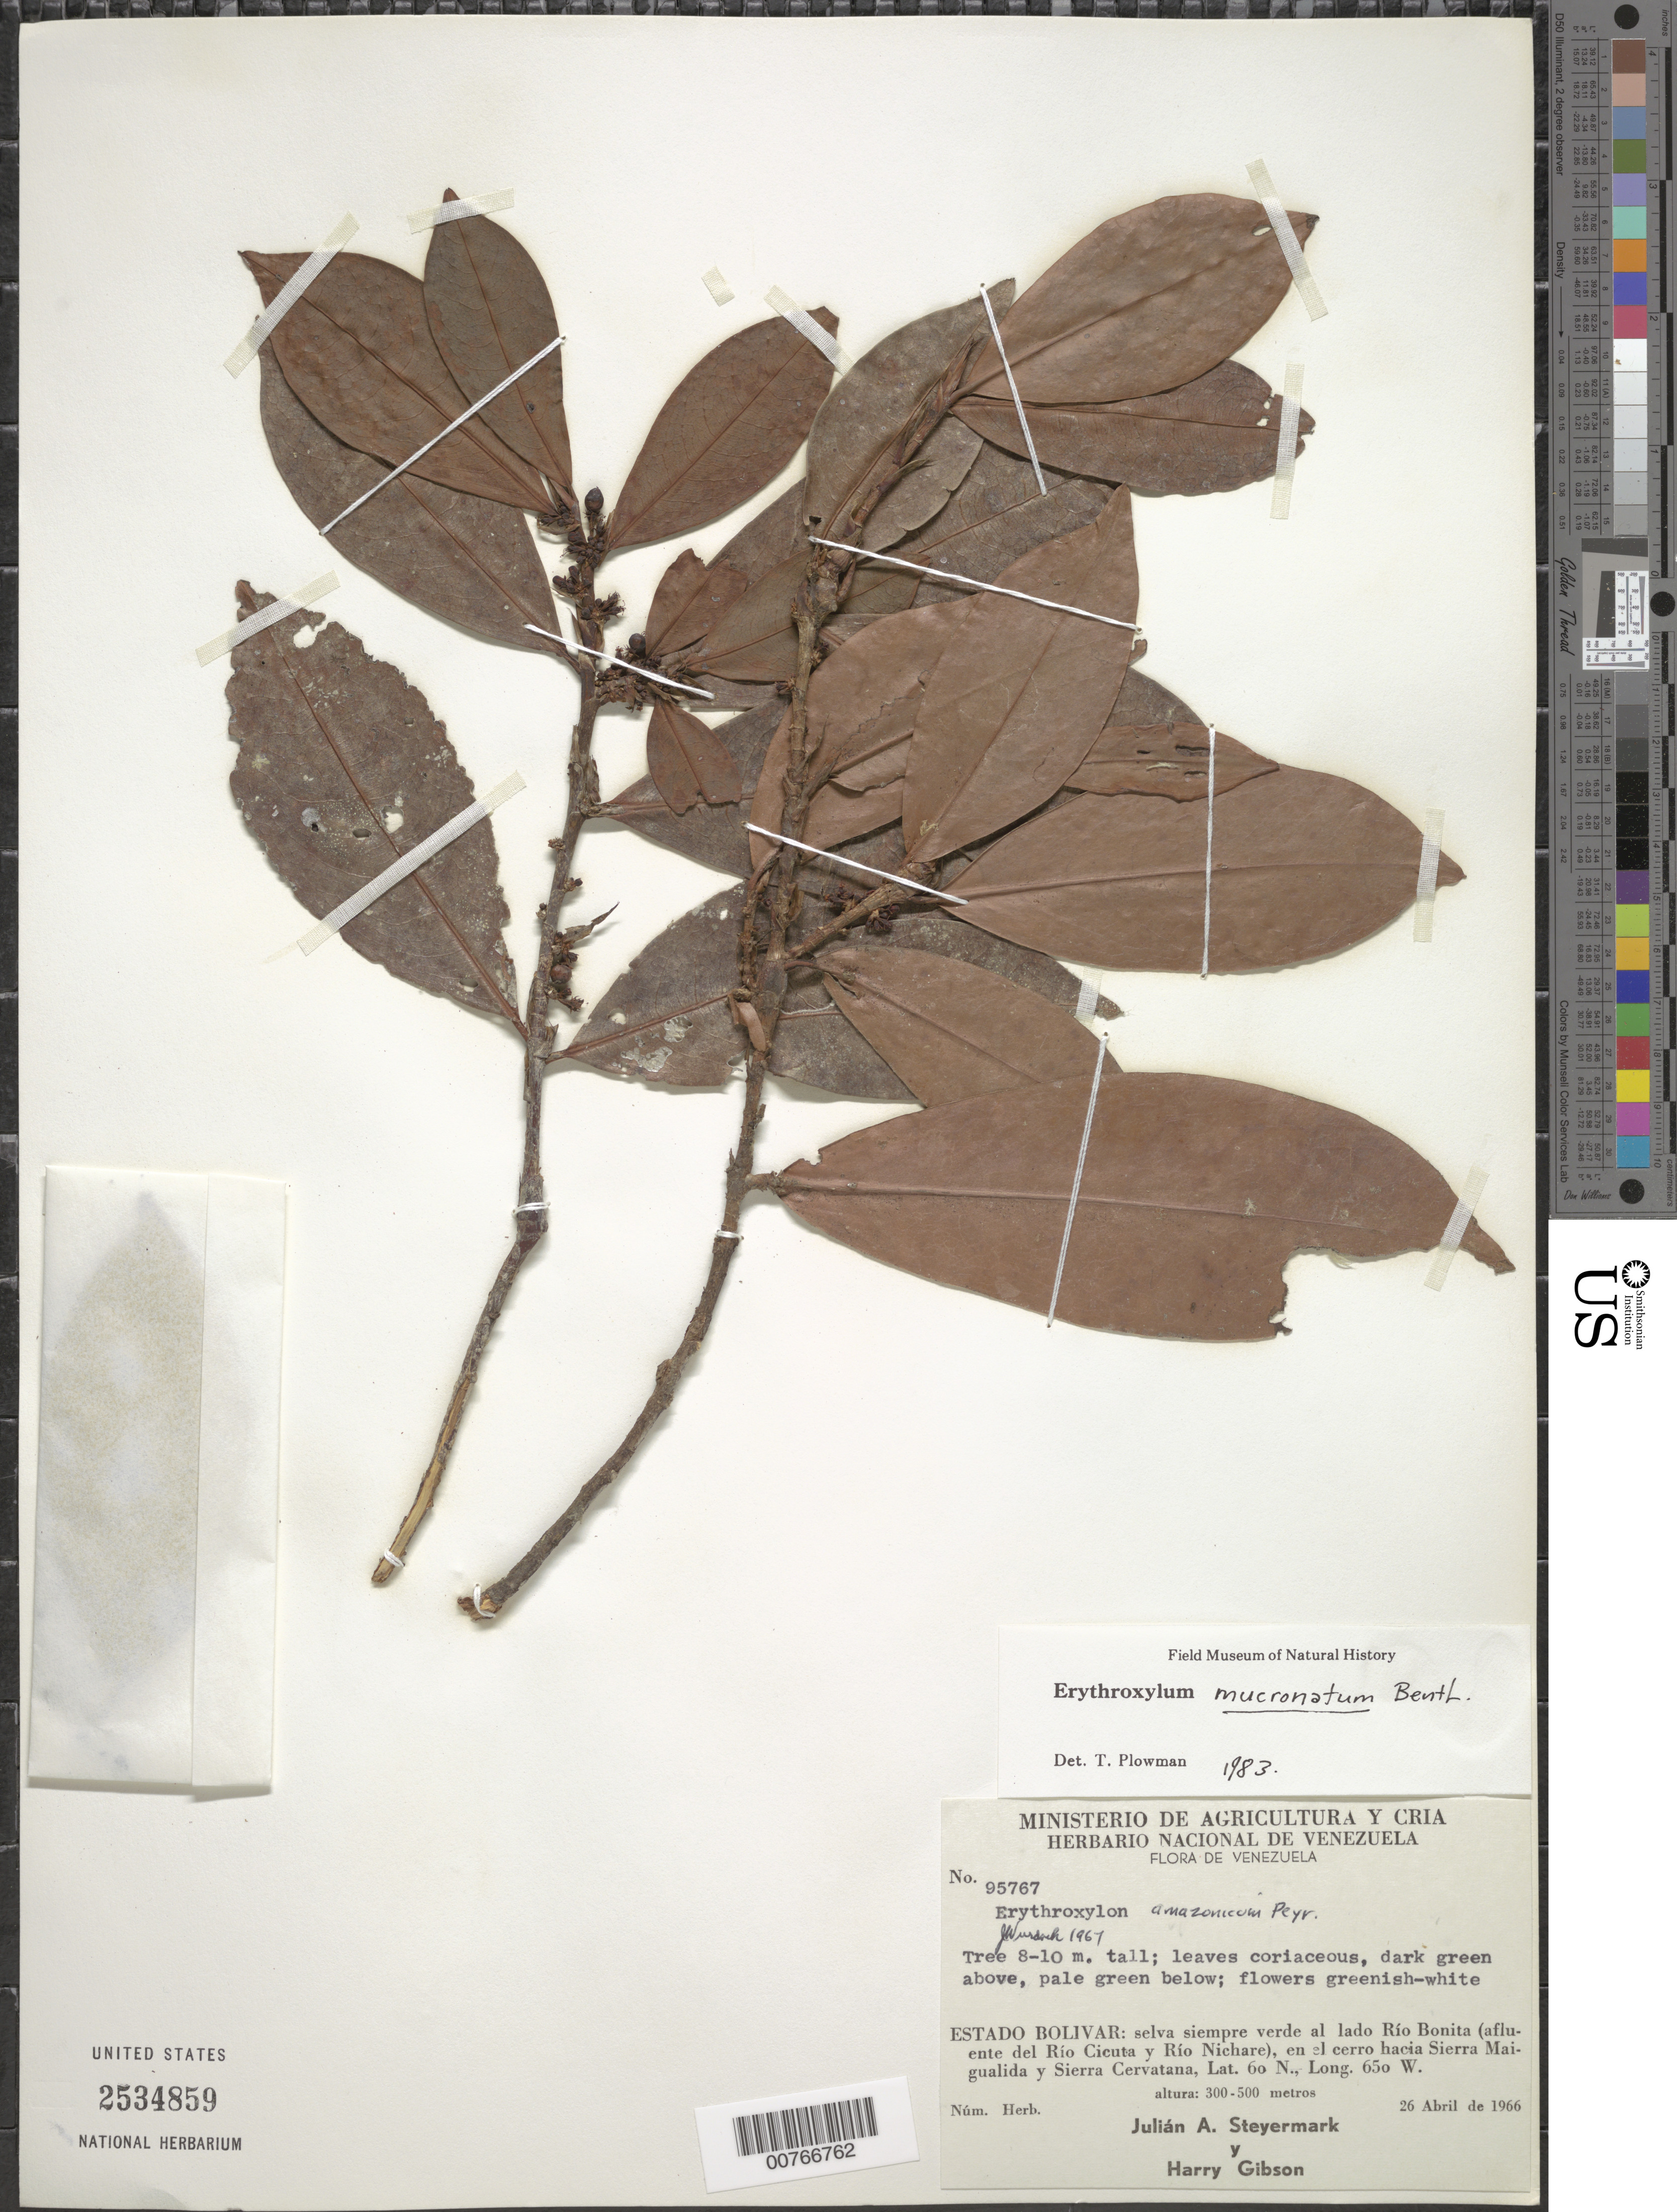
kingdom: Plantae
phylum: Tracheophyta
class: Magnoliopsida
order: Malpighiales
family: Erythroxylaceae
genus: Erythroxylum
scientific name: Erythroxylum mucronatum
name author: Benth.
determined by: Plowman, Timothy C.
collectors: J. Steyermark & H. Gibson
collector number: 95767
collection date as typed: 26-Apr-66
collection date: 1966-04-26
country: Venezuela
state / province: Bolívar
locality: Río Bonita (aflu. Río Cicuta y Río Nichare), Cerro hacia Sierra Maigualida y Sierra Cervatana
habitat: Selva siempre verde al lado río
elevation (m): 300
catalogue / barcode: US 2534859